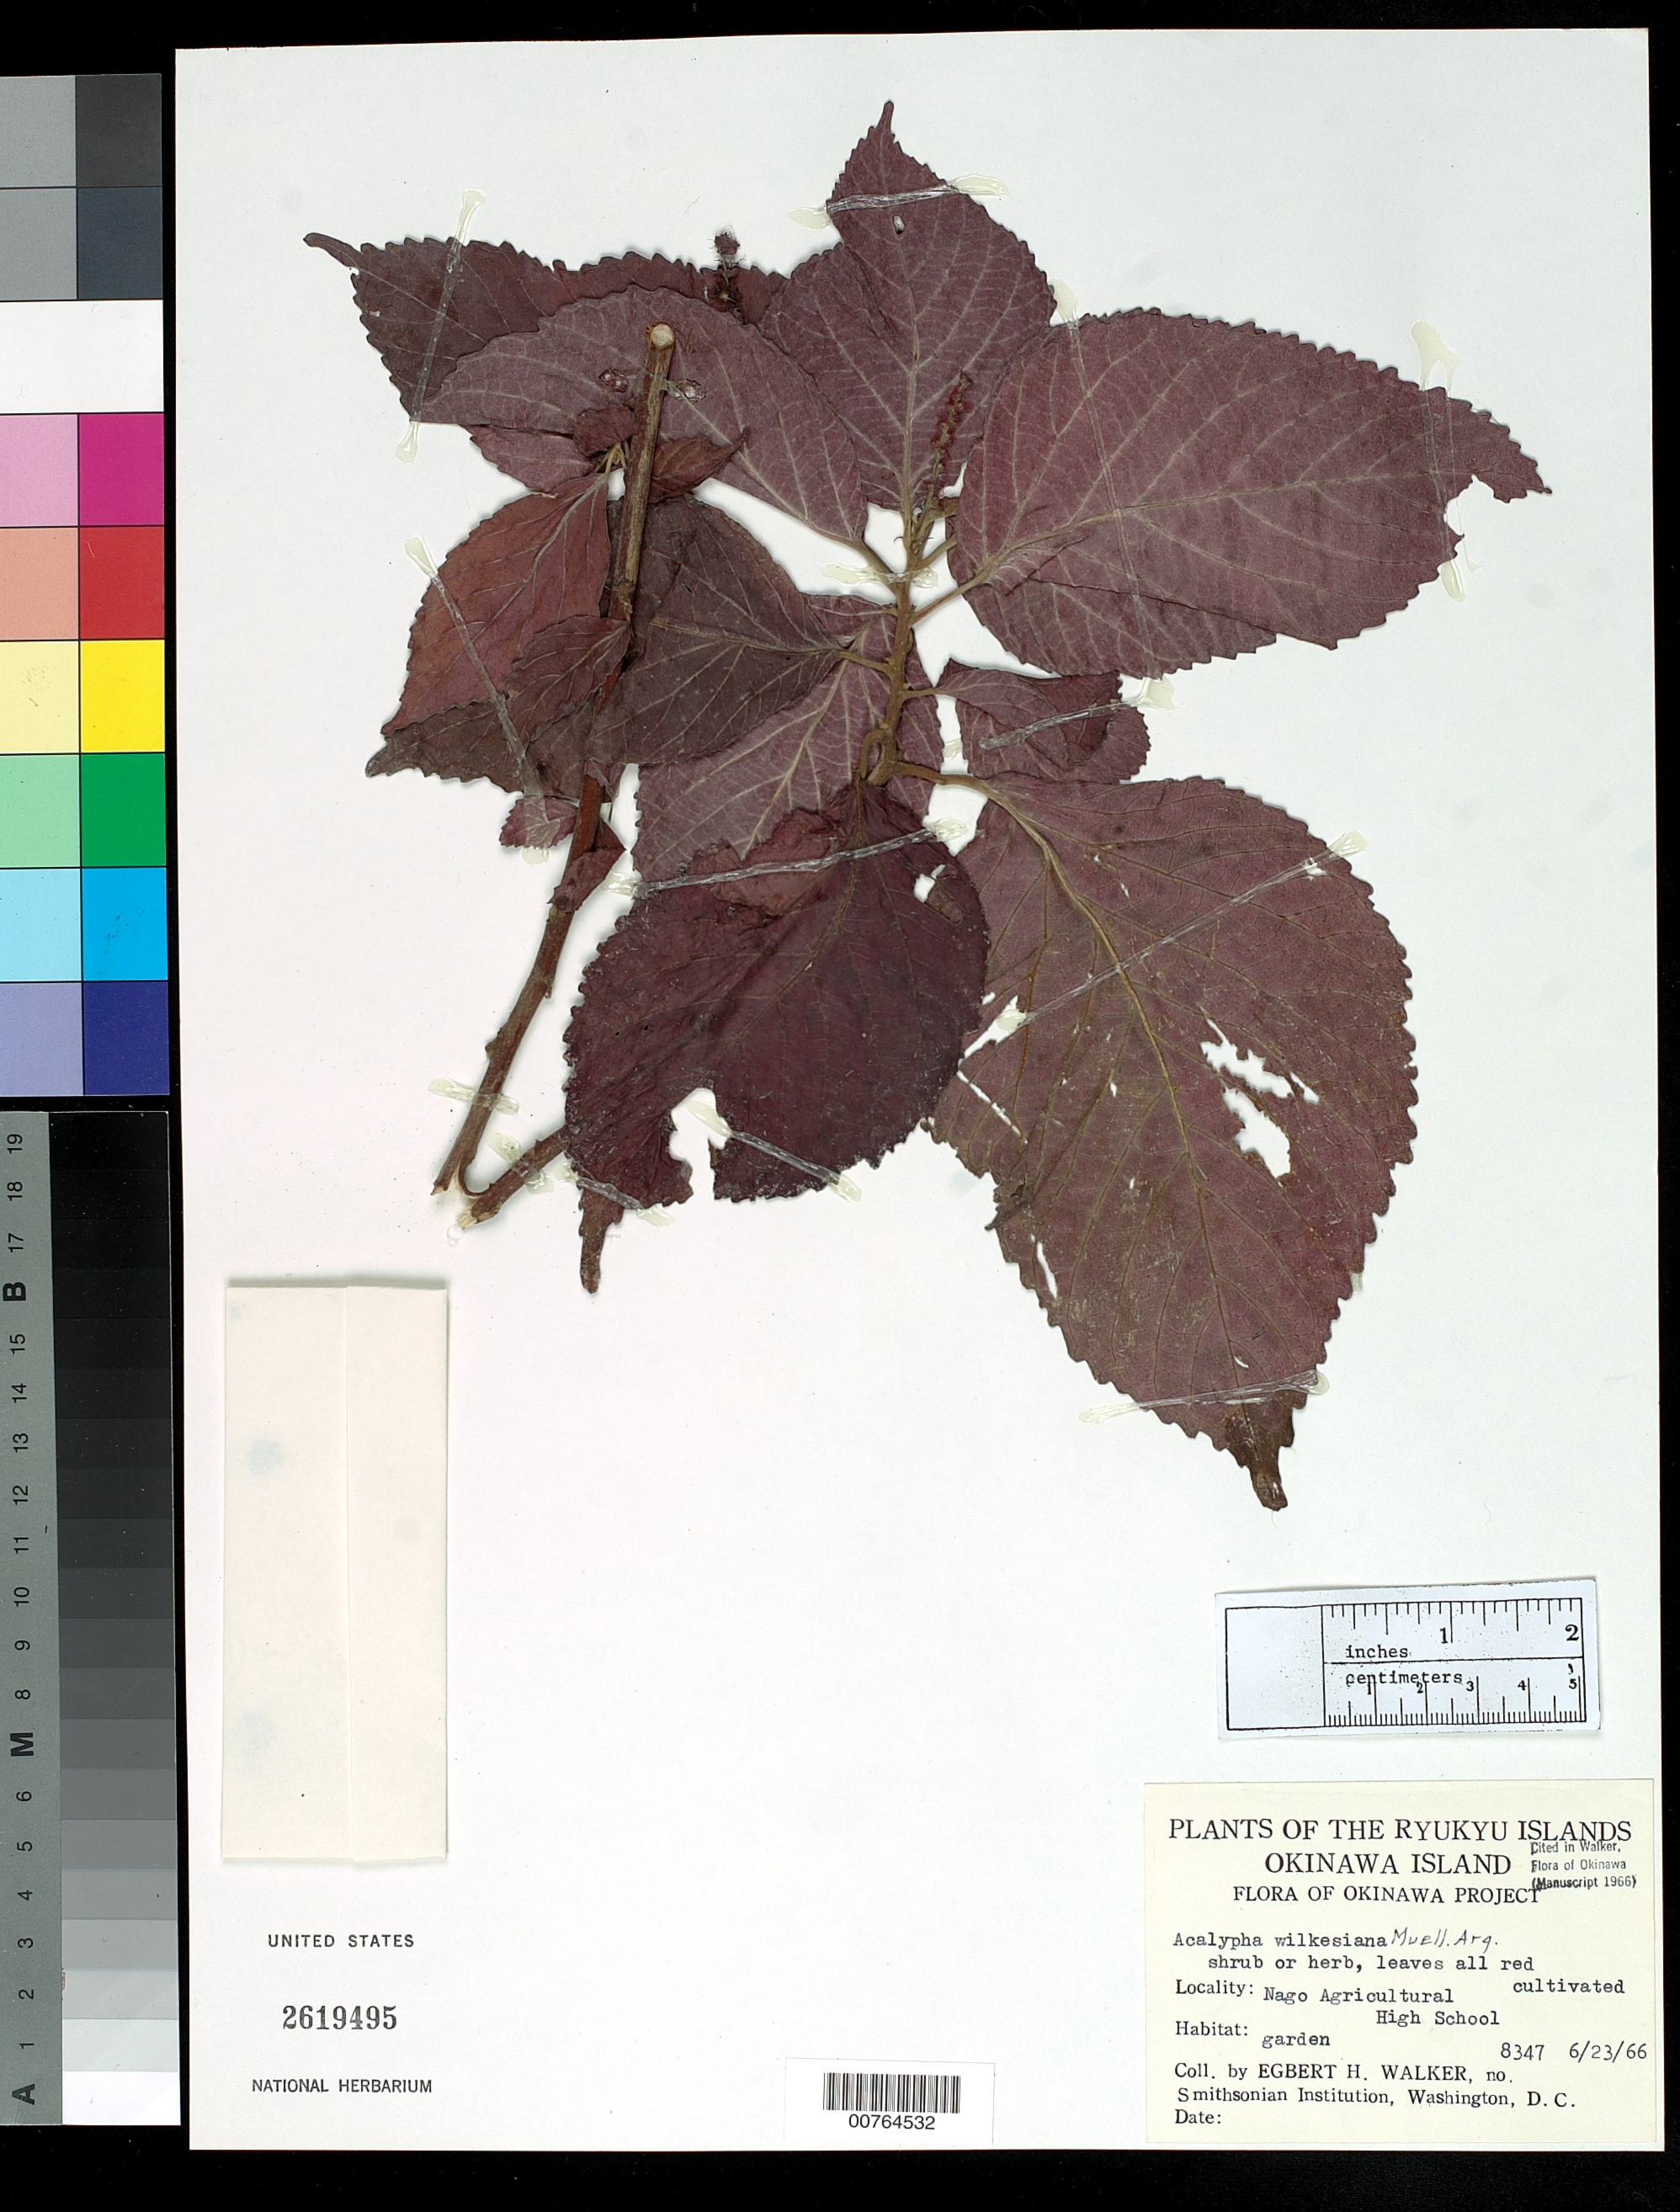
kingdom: Plantae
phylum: Tracheophyta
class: Magnoliopsida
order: Malpighiales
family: Euphorbiaceae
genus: Acalypha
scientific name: Acalypha wilkesiana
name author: Müll. Arg. in DC.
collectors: E. H. Walker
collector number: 8347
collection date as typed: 23 Jun 1966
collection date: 1966-06-23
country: Japan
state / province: Okinawa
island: Okinawa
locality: Nago Agricultureal High School.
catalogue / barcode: US 2619495